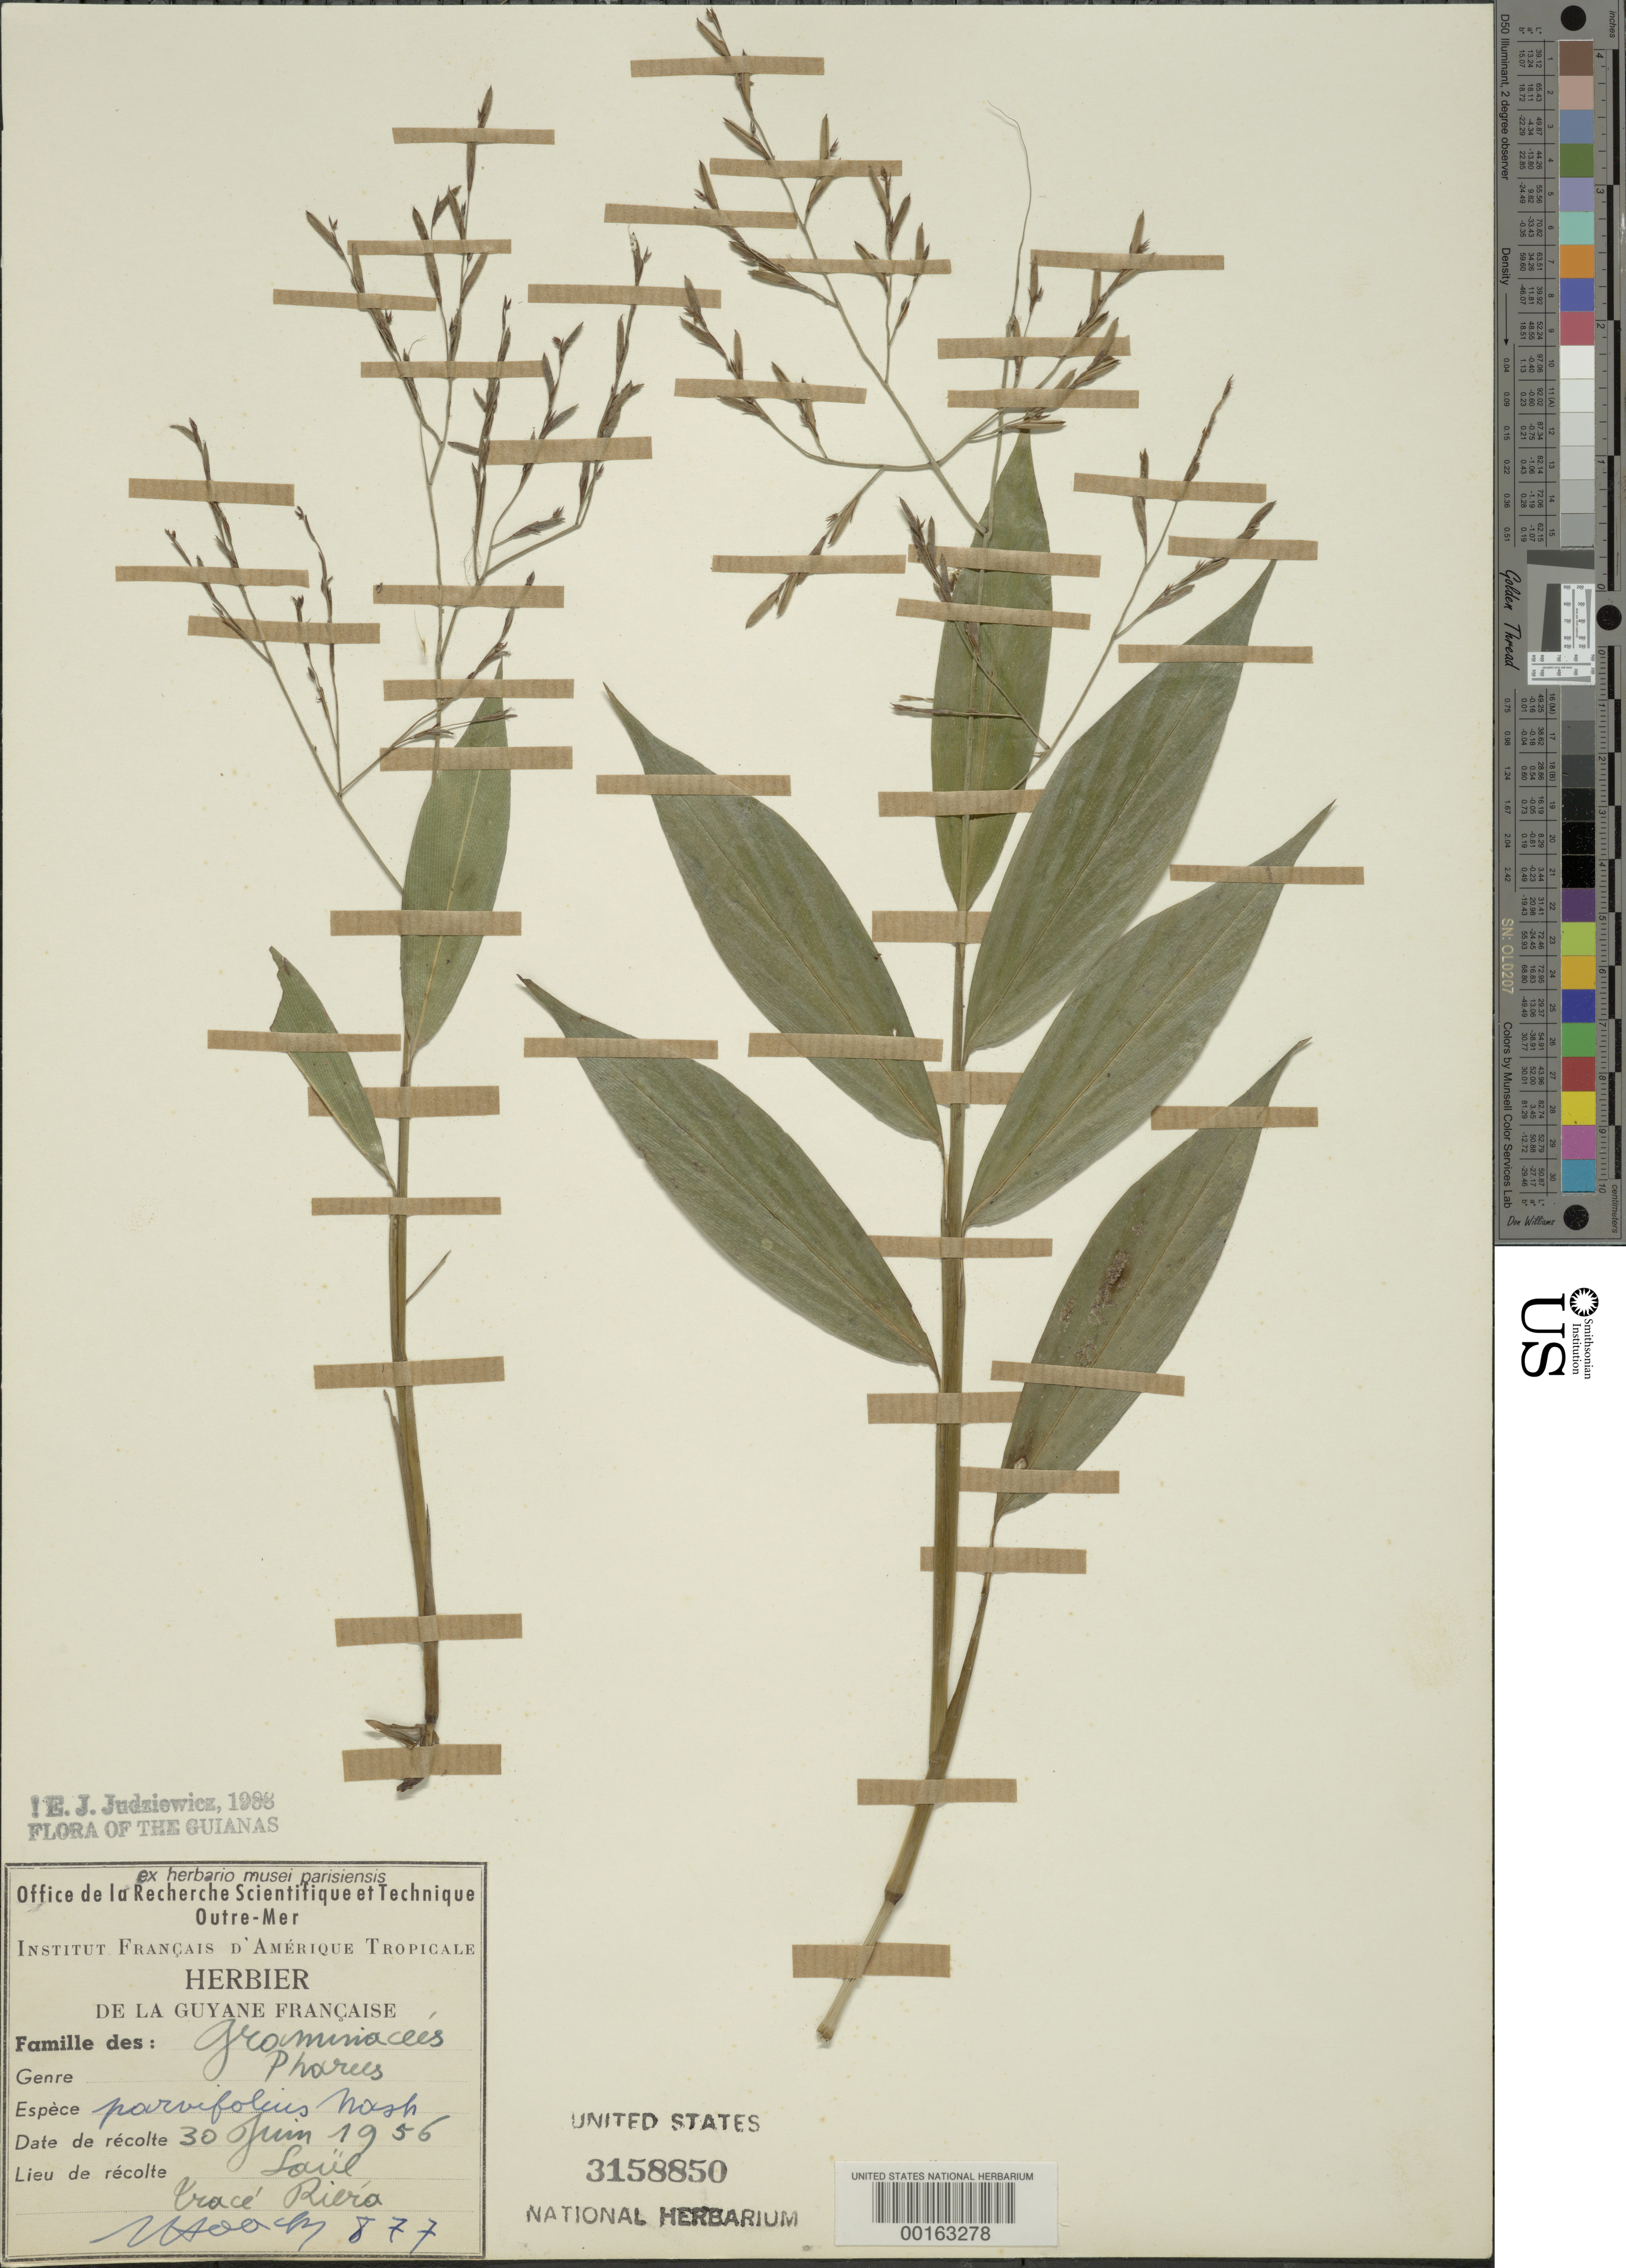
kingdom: Plantae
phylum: Tracheophyta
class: Liliopsida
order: Poales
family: Poaceae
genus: Pharus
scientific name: Pharus parvifolius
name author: Nash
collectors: J. Hoock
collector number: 877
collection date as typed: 30 Jun 1956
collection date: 1956-06-30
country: Guyana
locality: Crace riera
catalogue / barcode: US 3158850